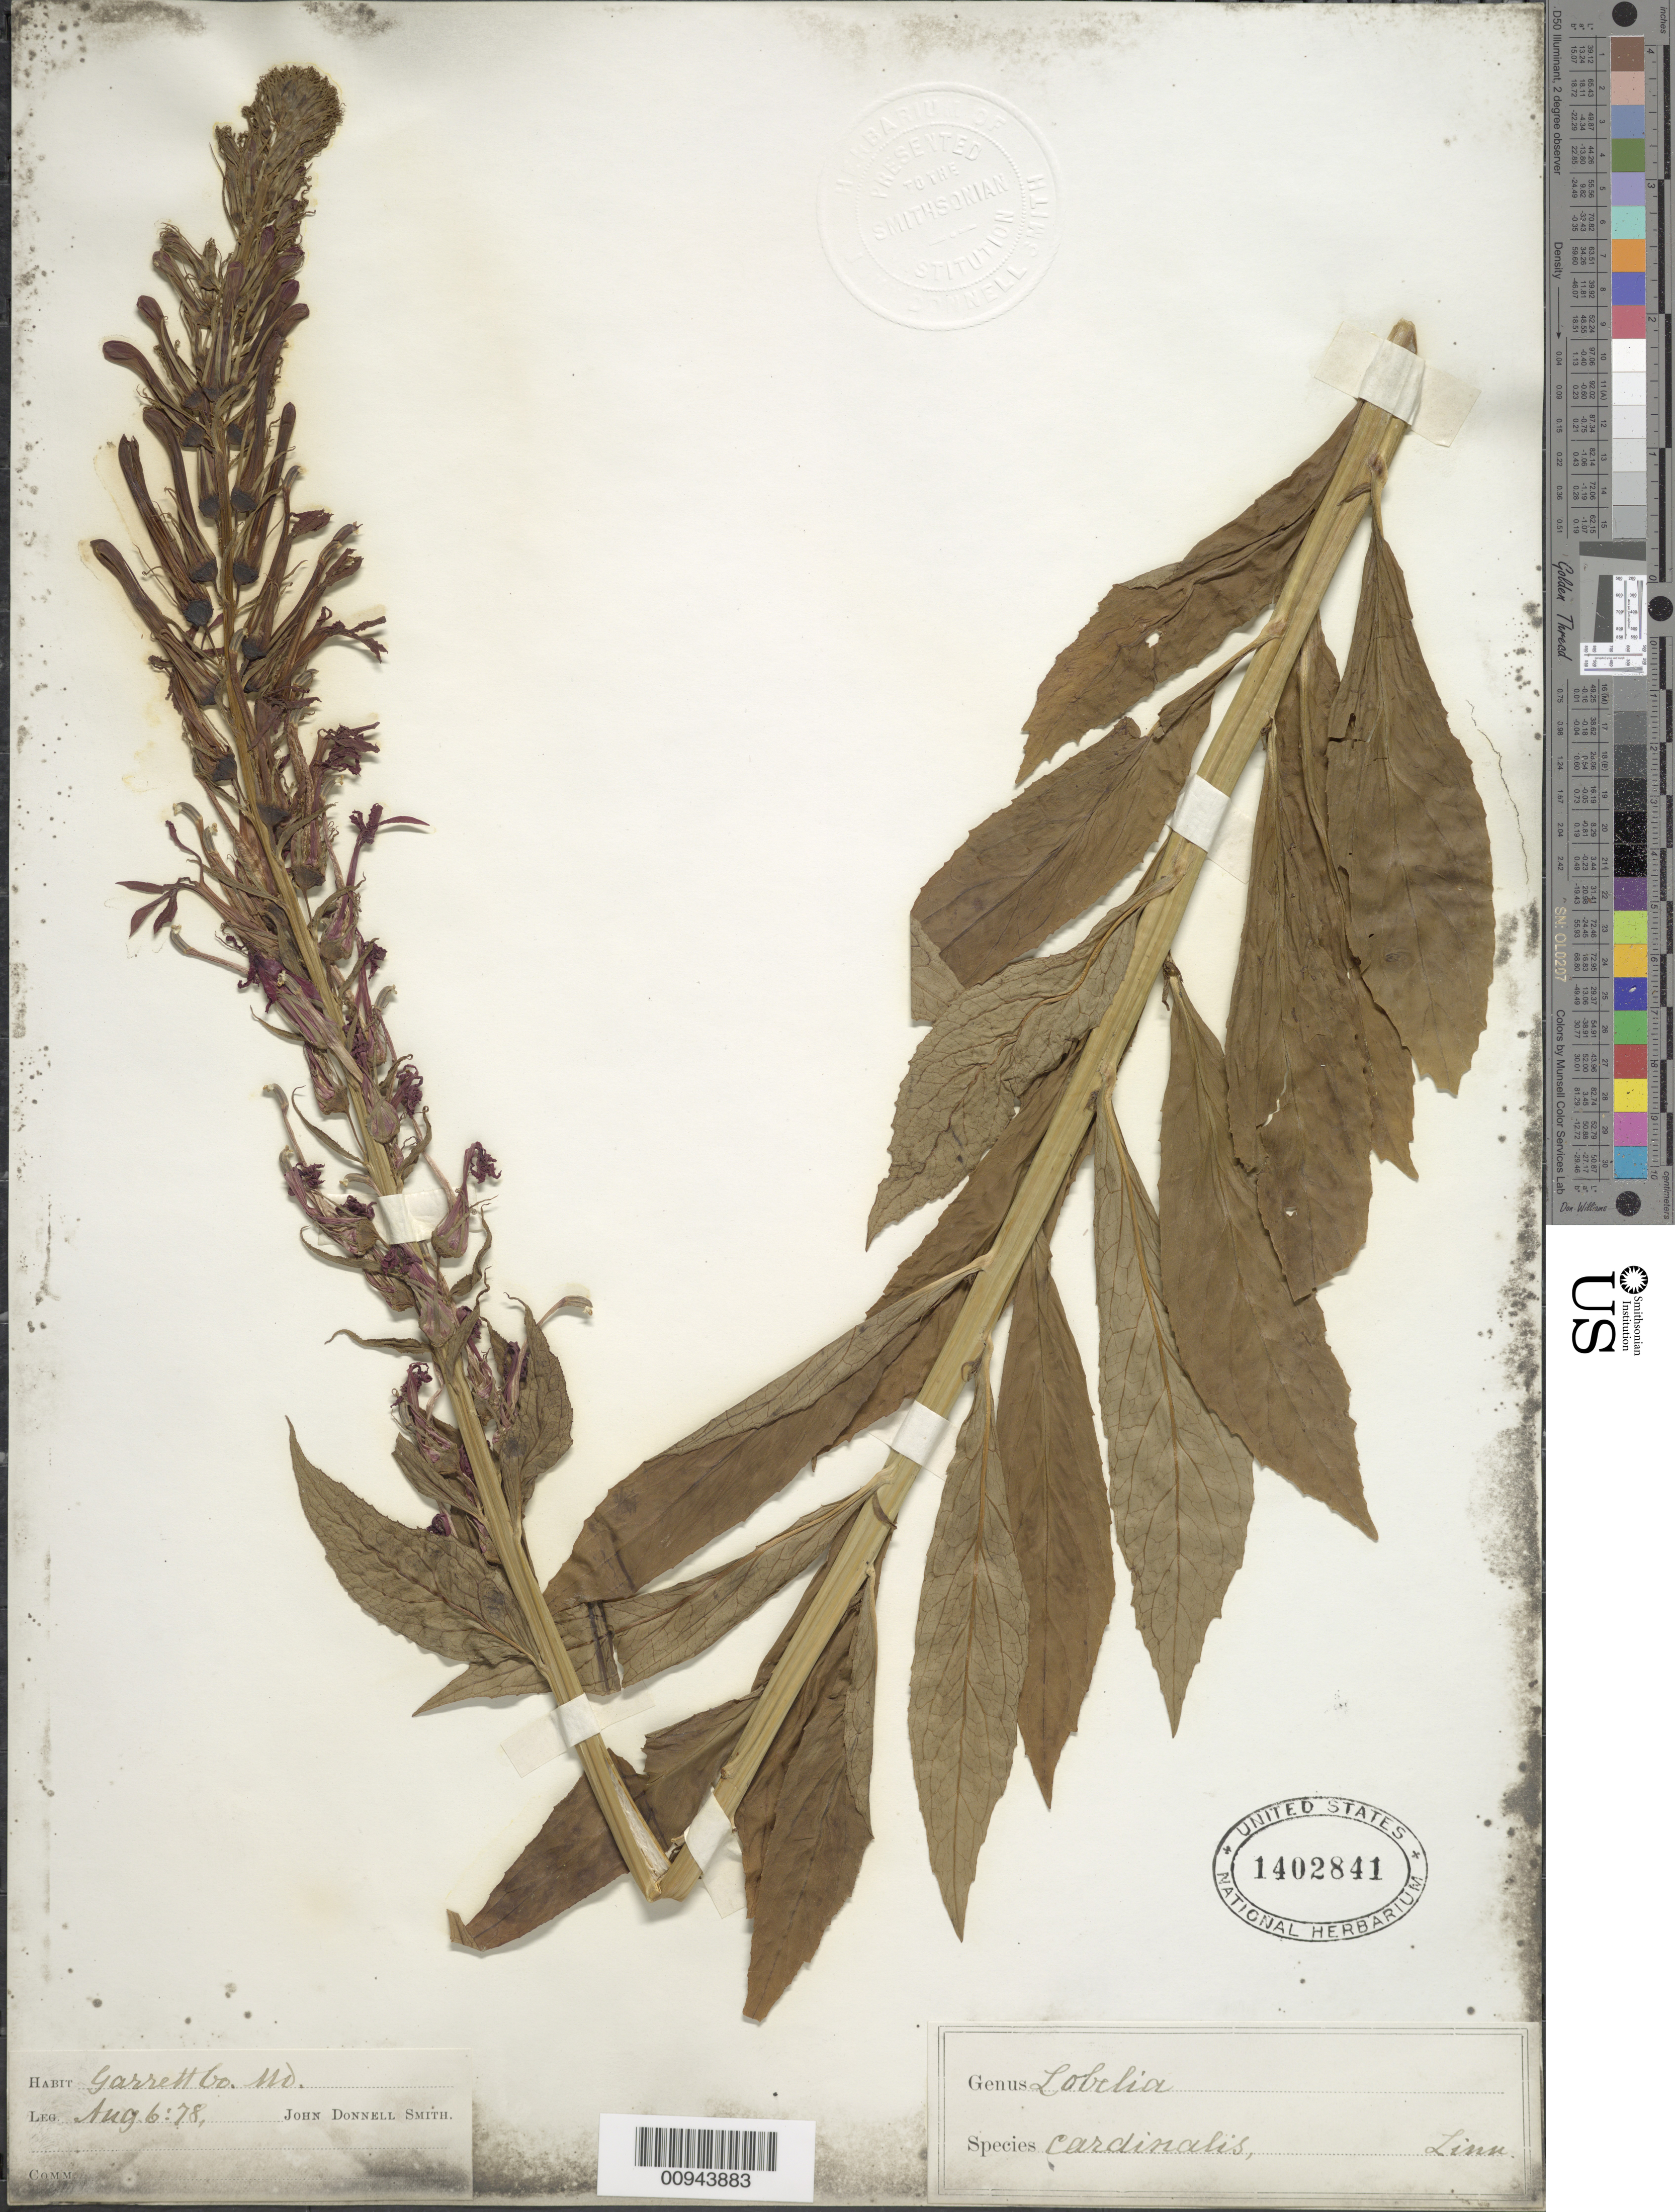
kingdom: Plantae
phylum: Tracheophyta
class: Magnoliopsida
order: Asterales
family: Campanulaceae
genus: Lobelia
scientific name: Lobelia cardinalis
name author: L.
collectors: J. Donnell Smith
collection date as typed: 06 Aug 1878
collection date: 1878-08-06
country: United States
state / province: Maryland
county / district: Garrett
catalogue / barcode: US 1402841